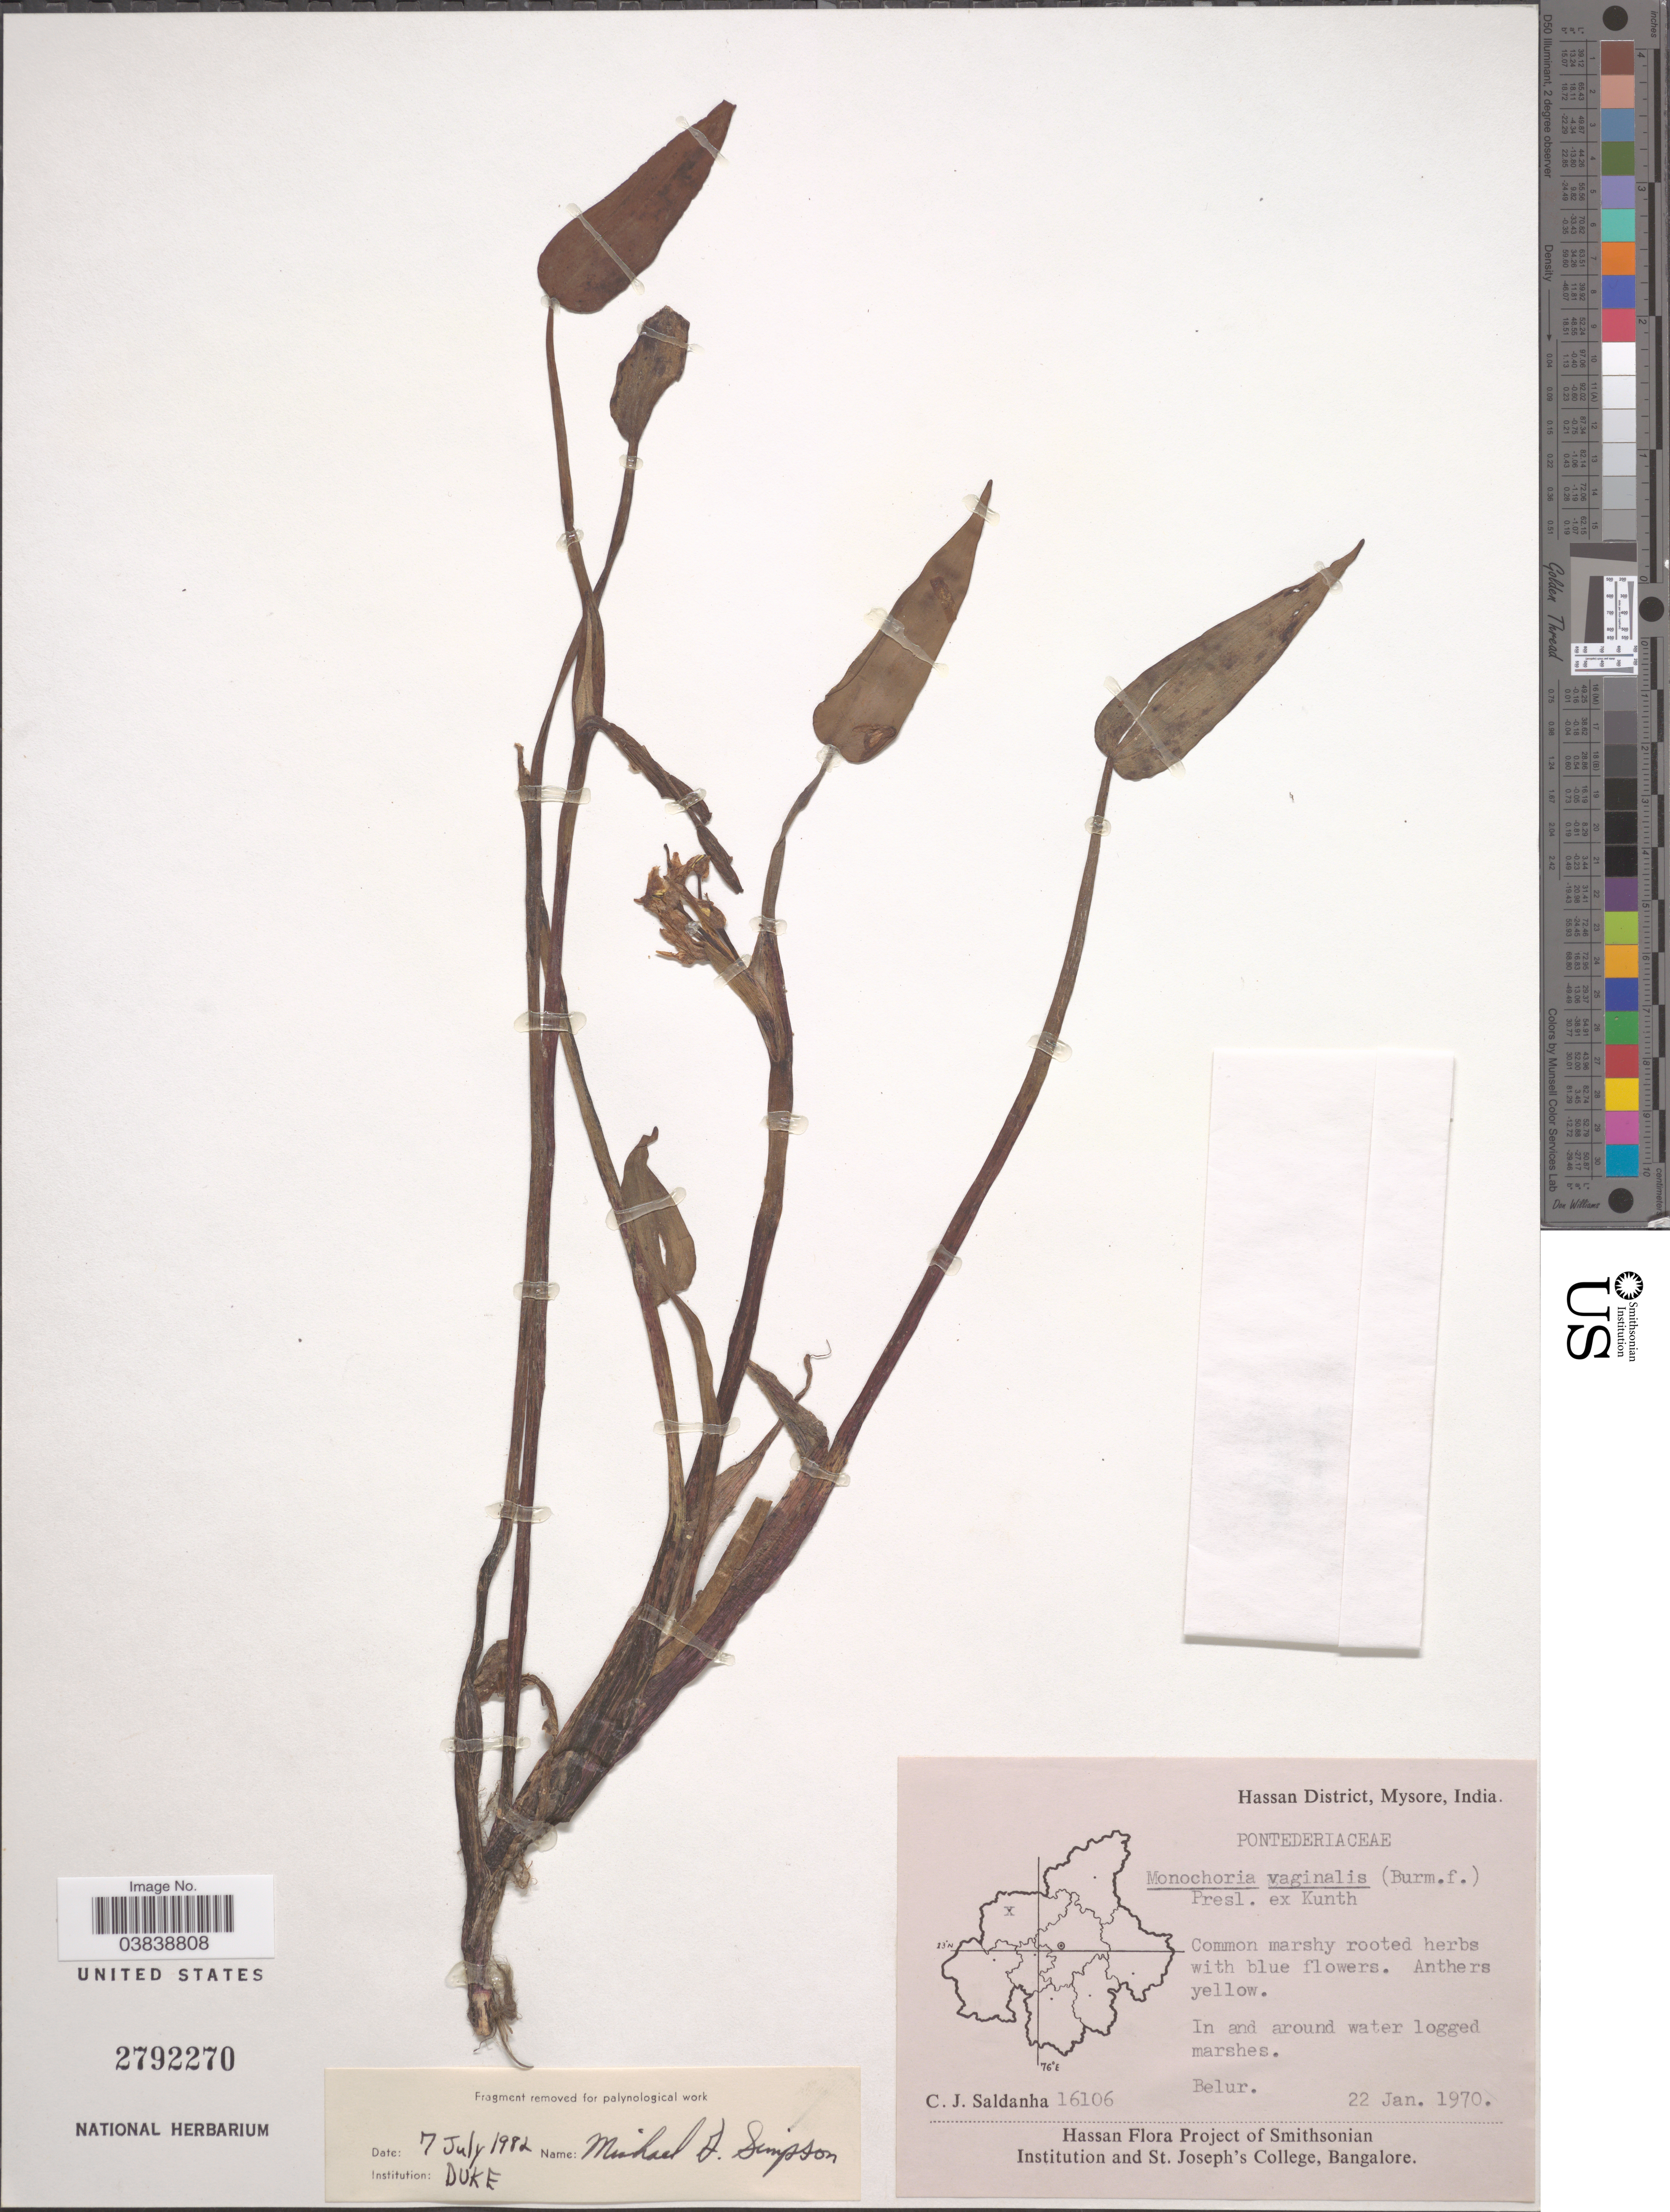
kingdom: Plantae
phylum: Tracheophyta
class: Liliopsida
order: Commelinales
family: Pontederiaceae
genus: Monochoria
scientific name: Monochoria vaginalis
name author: (Burm. f.) C. Presl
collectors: C. J. Saldanha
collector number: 16106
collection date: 1970-01-22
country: India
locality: Hassan District, Mysore. Belur.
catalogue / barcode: US 2792270